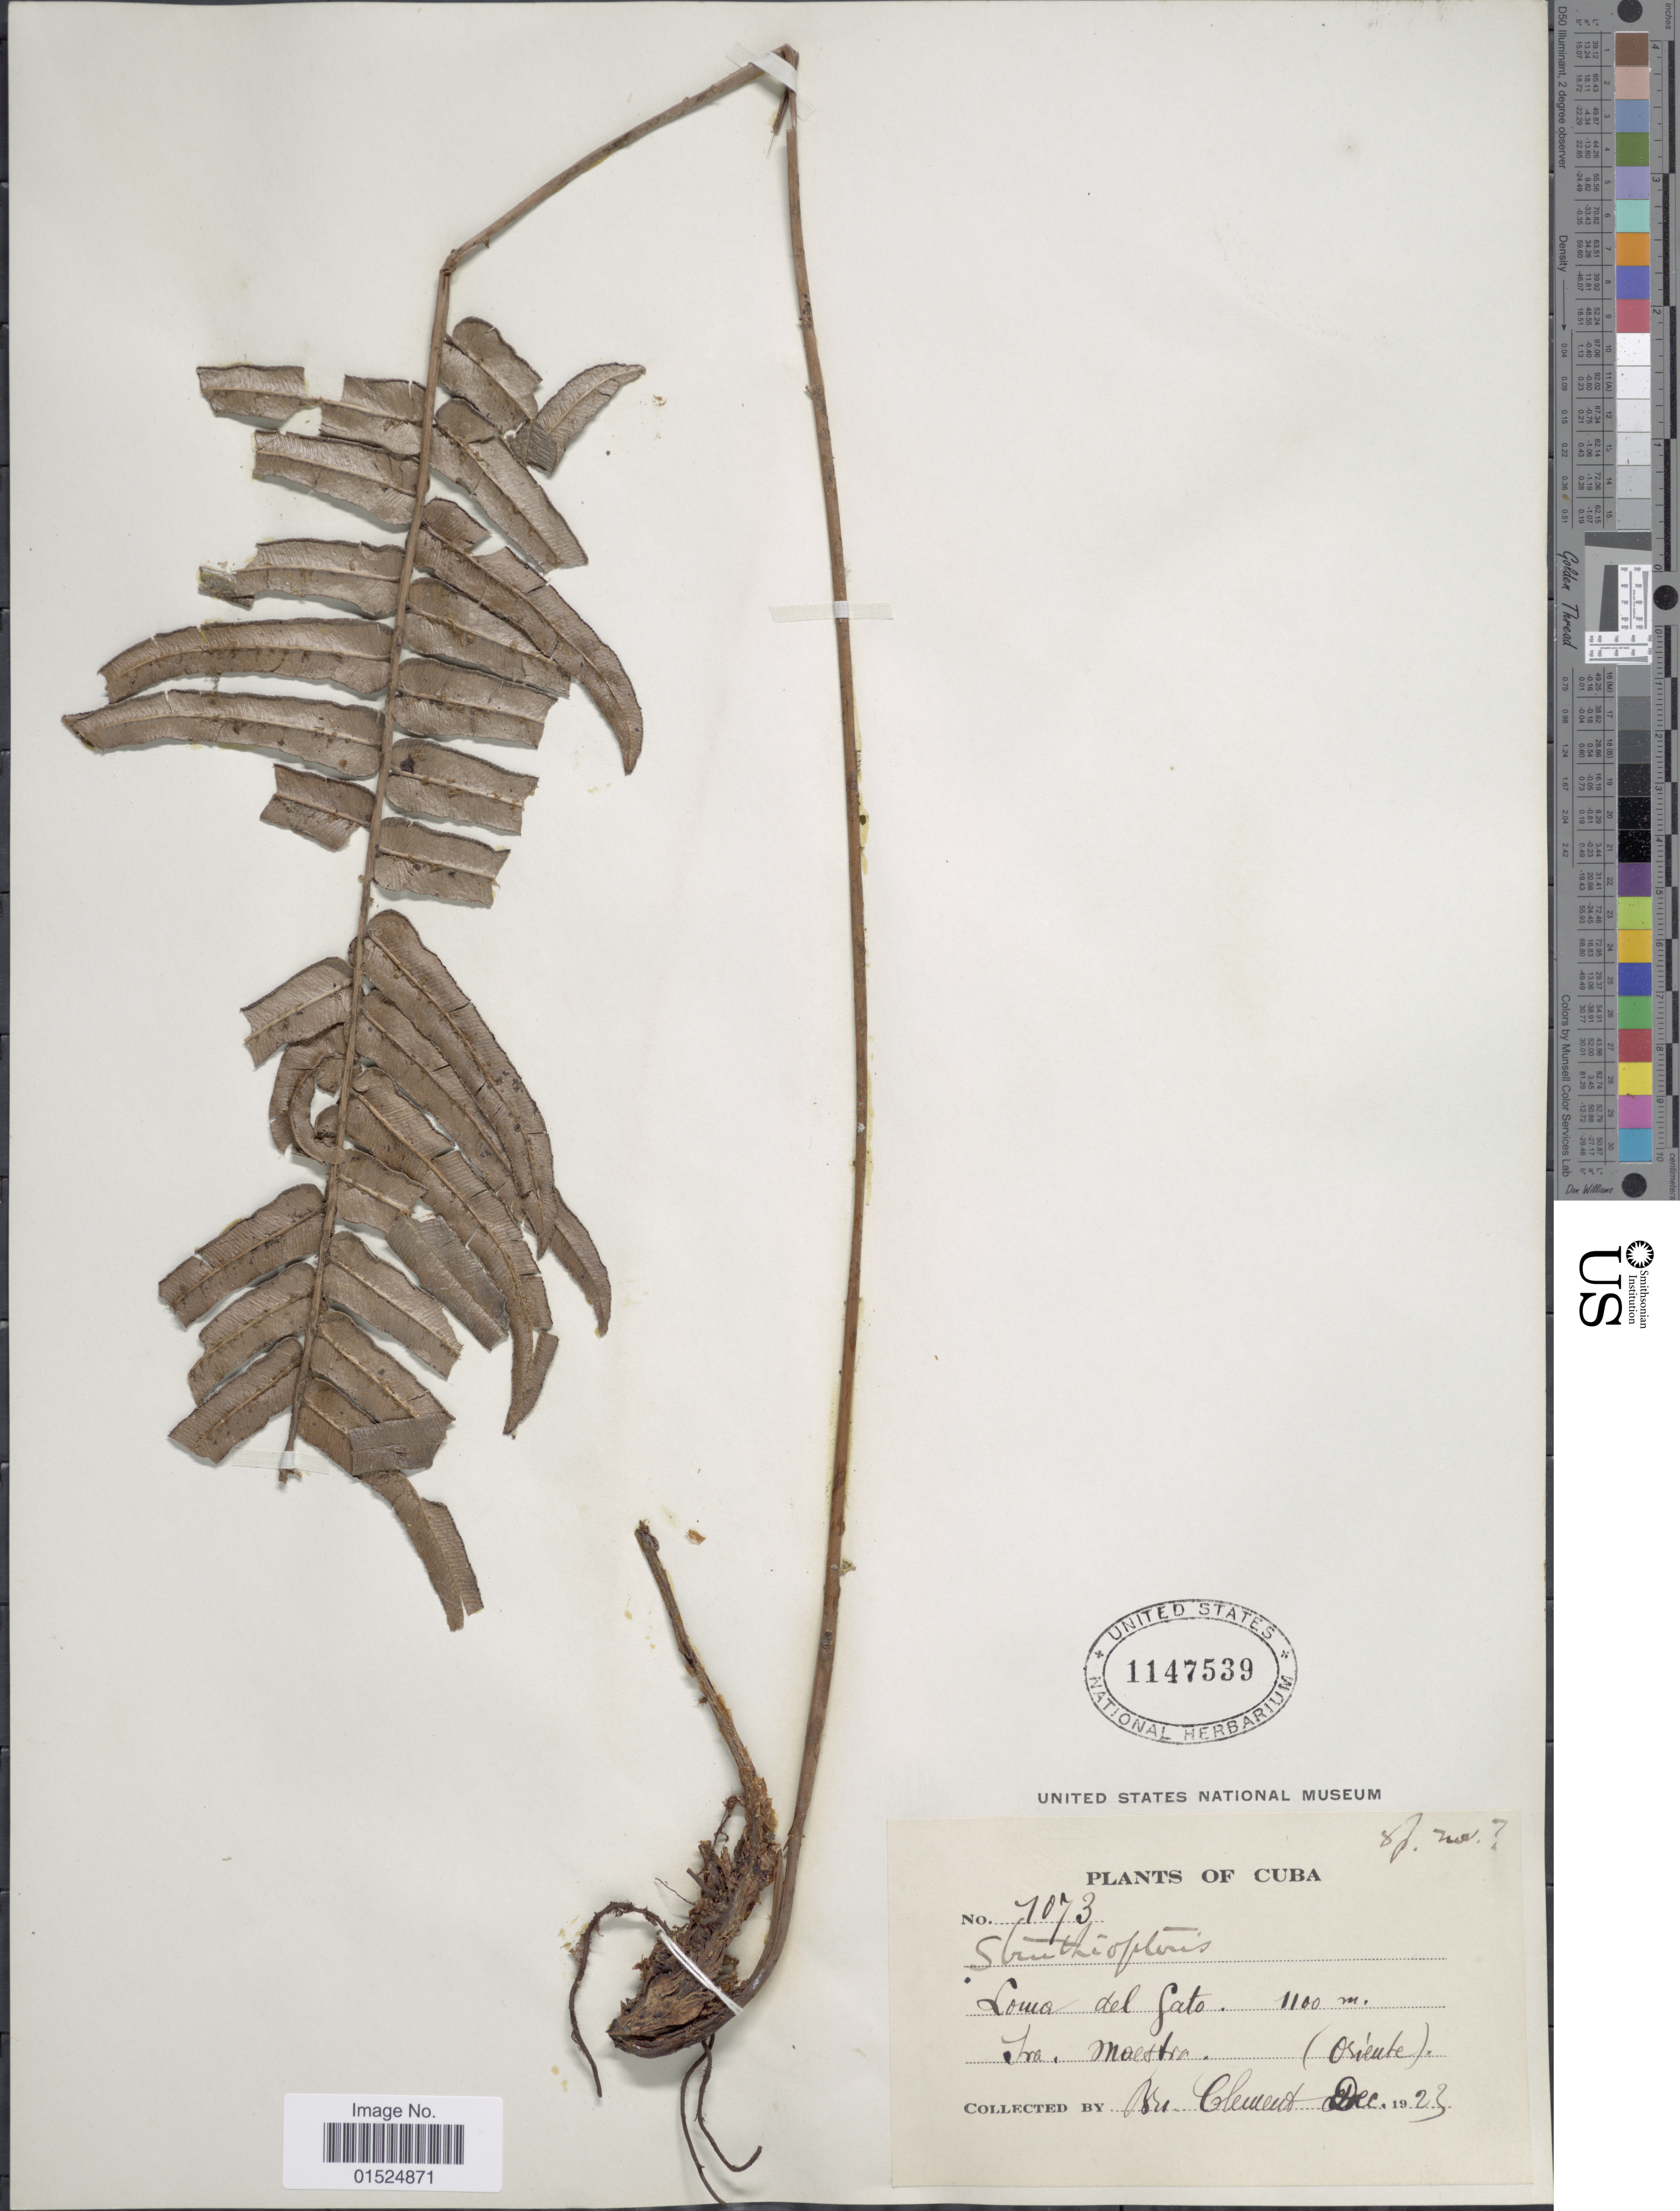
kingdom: Plantae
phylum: Tracheophyta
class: Polypodiopsida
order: Polypodiales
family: Blechnaceae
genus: Blechnum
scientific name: Blechnum lineatum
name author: (Sw.) C. Chr.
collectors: B. Clement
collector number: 1073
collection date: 1923-12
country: Cuba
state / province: Oriente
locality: Loma del Gato, Sra. Meastra (Oriente)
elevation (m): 1100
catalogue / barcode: US 1147539